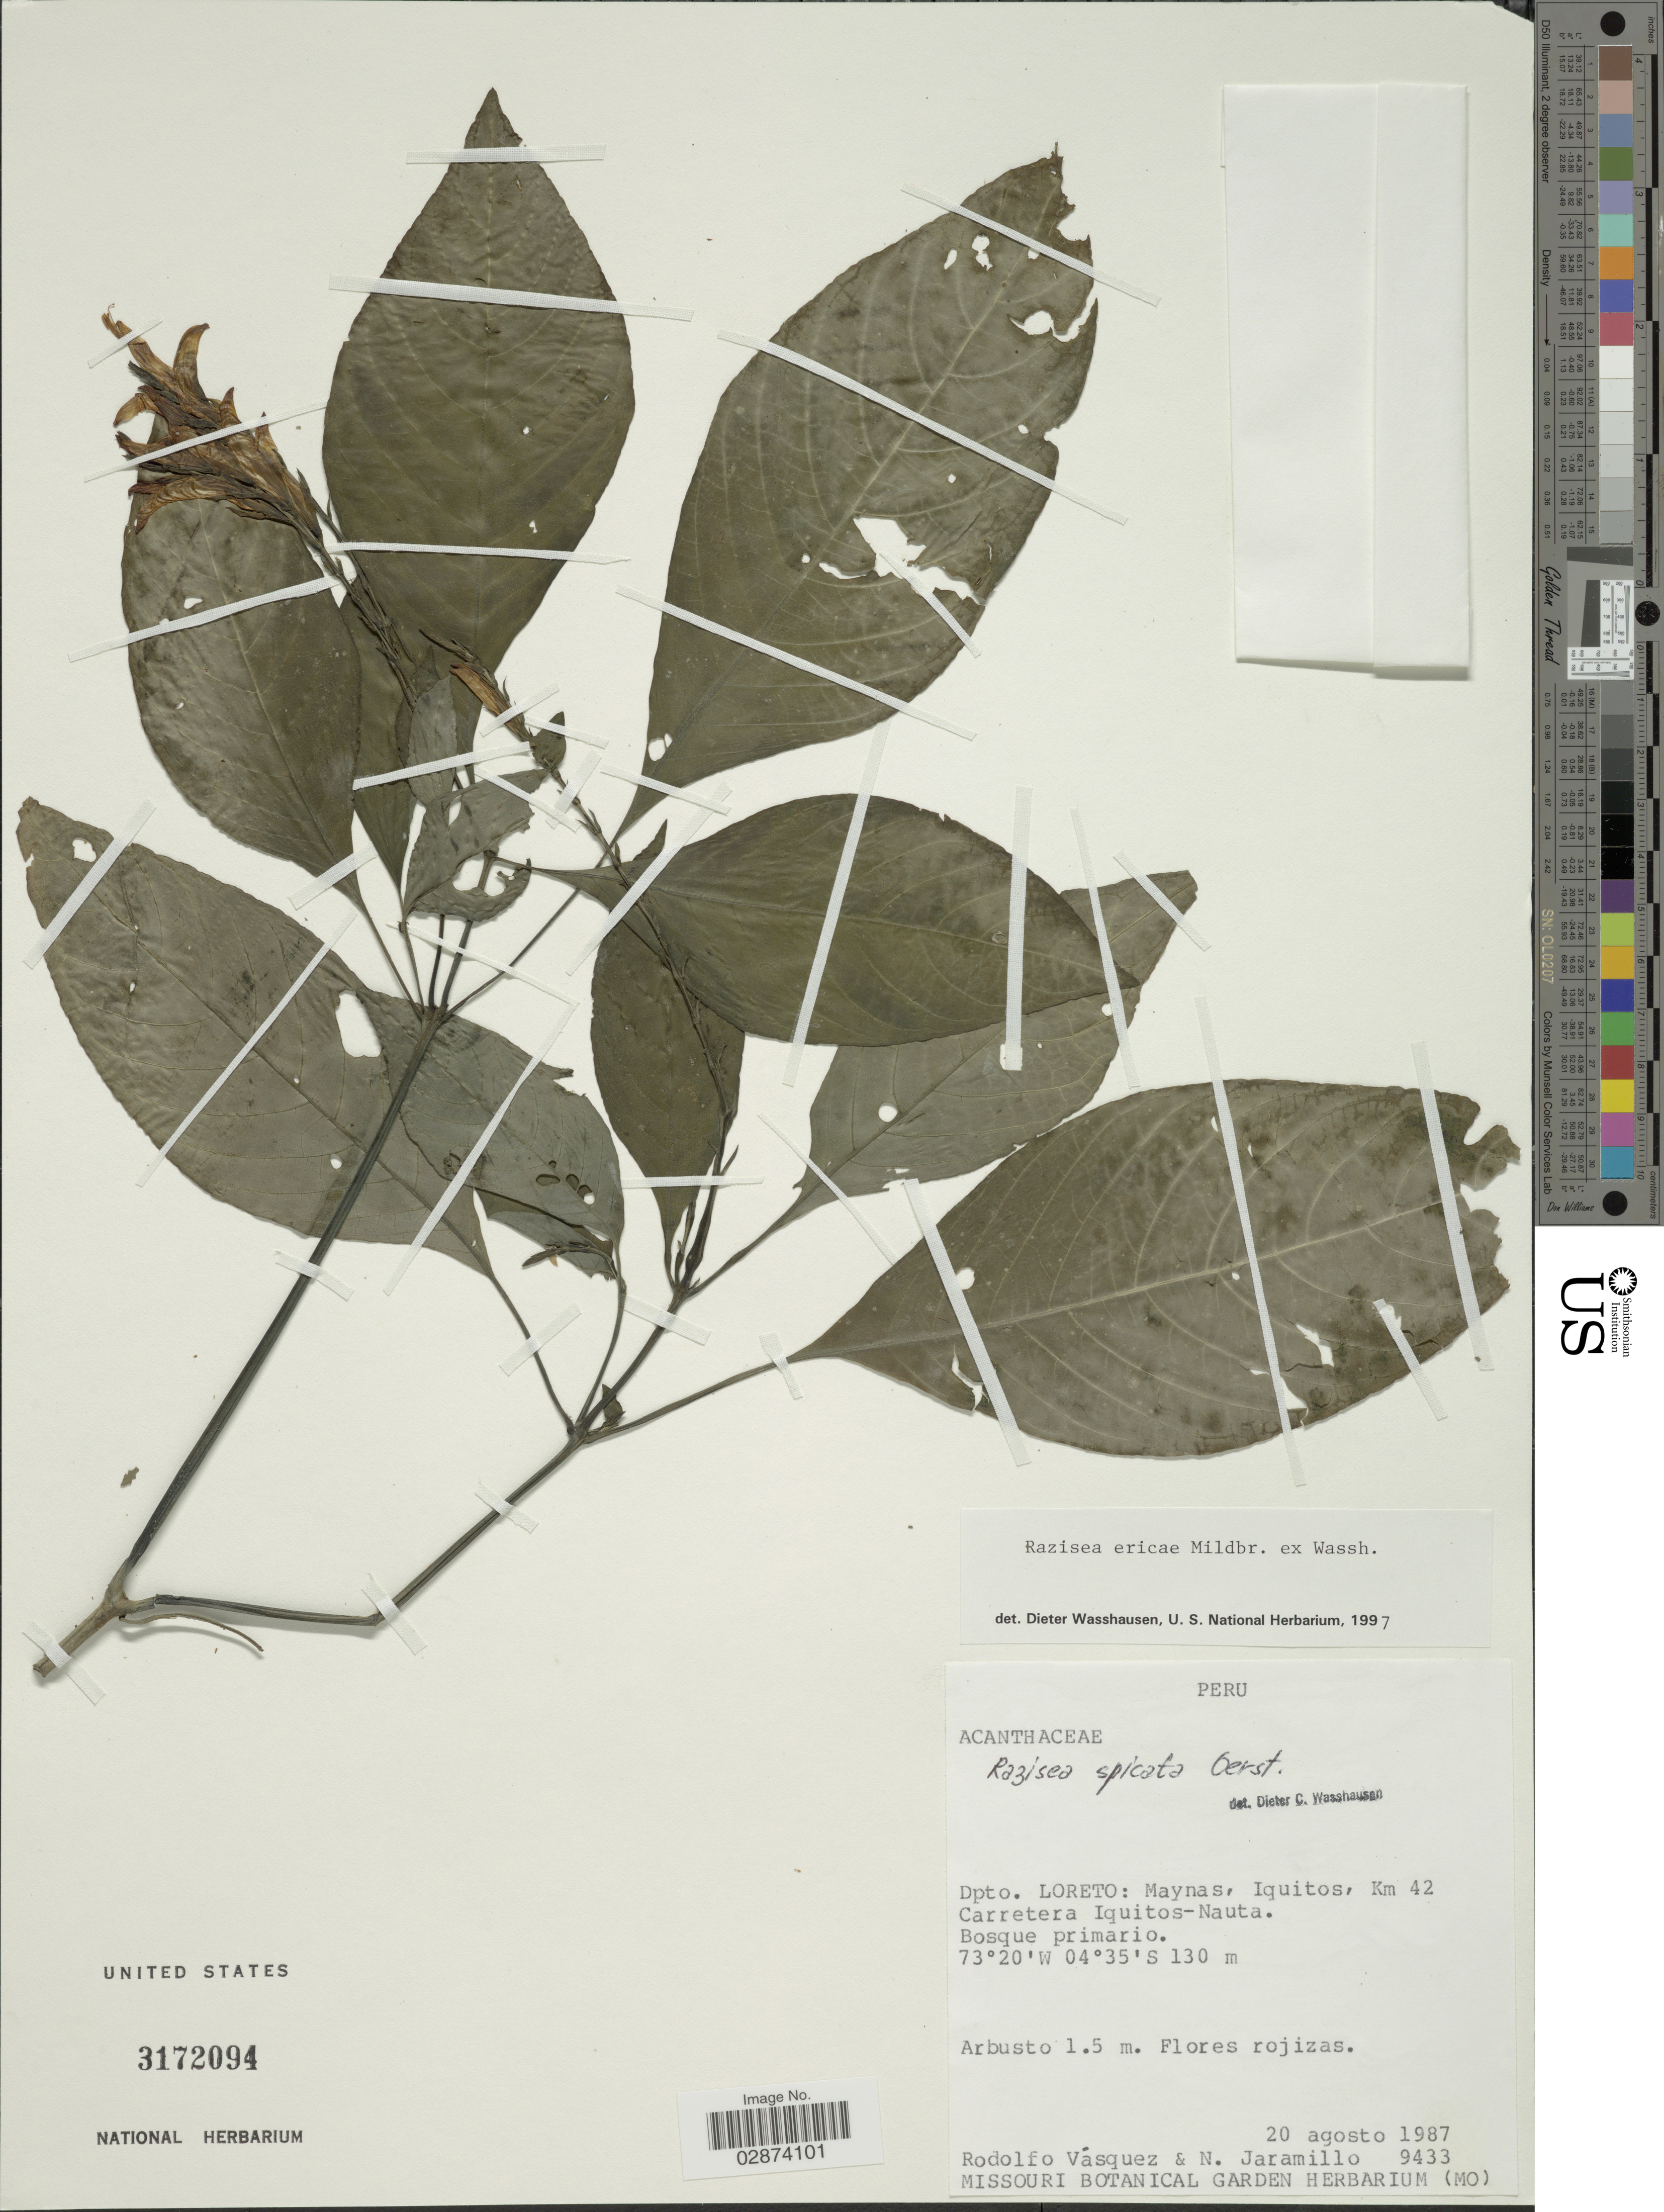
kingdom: Plantae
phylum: Tracheophyta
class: Magnoliopsida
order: Lamiales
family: Acanthaceae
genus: Razisea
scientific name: Razisea ericae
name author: Mildbr. ex Wassh.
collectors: R. Vásquez & N. Jaramillo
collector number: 9433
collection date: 1987-08-20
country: Peru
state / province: Loreto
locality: Dpto. Loreto: Maynas, Iquitos, Km 42 Carretera Iquitos-Nauta.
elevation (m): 130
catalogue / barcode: US 3172094